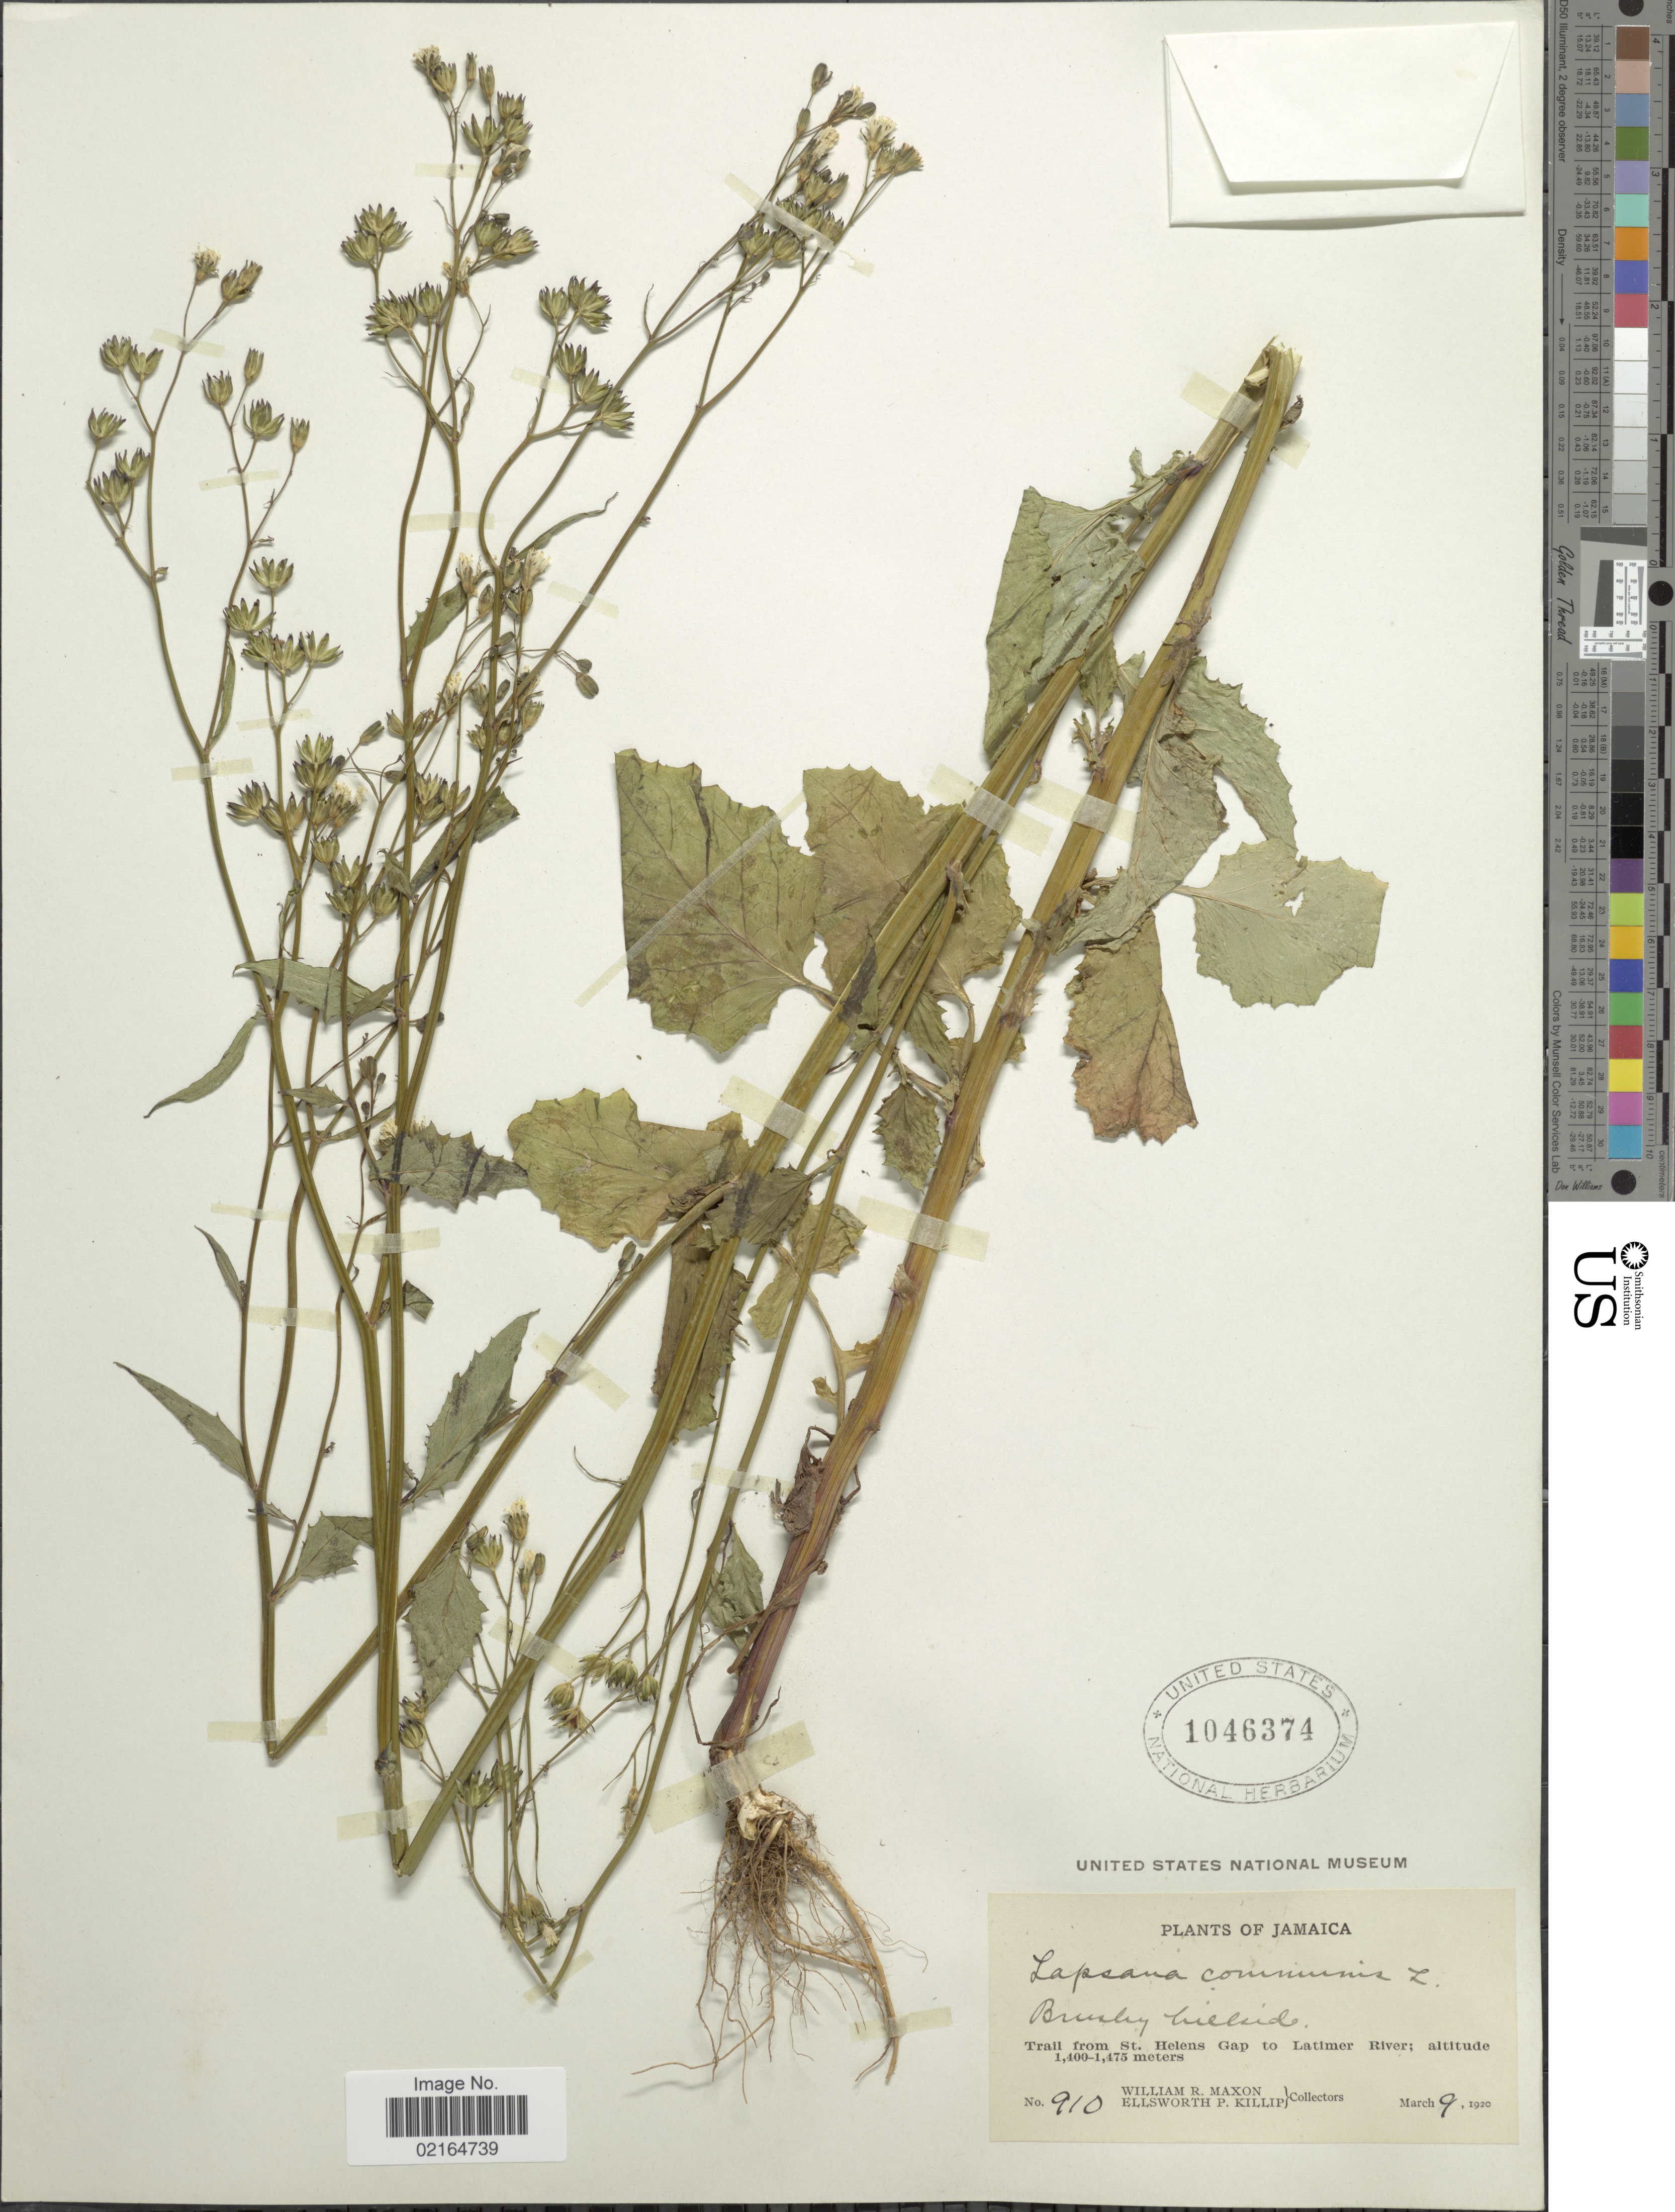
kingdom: Plantae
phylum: Tracheophyta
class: Magnoliopsida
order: Asterales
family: Asteraceae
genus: Lapsana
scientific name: Lapsana communis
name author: L.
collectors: W. R. Maxon & E. P. Killip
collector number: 910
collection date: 1920-03-09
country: Jamaica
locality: Brushy hillside, trail from St. helens Gap to Latimer River.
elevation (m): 1400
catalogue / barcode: US 1046374